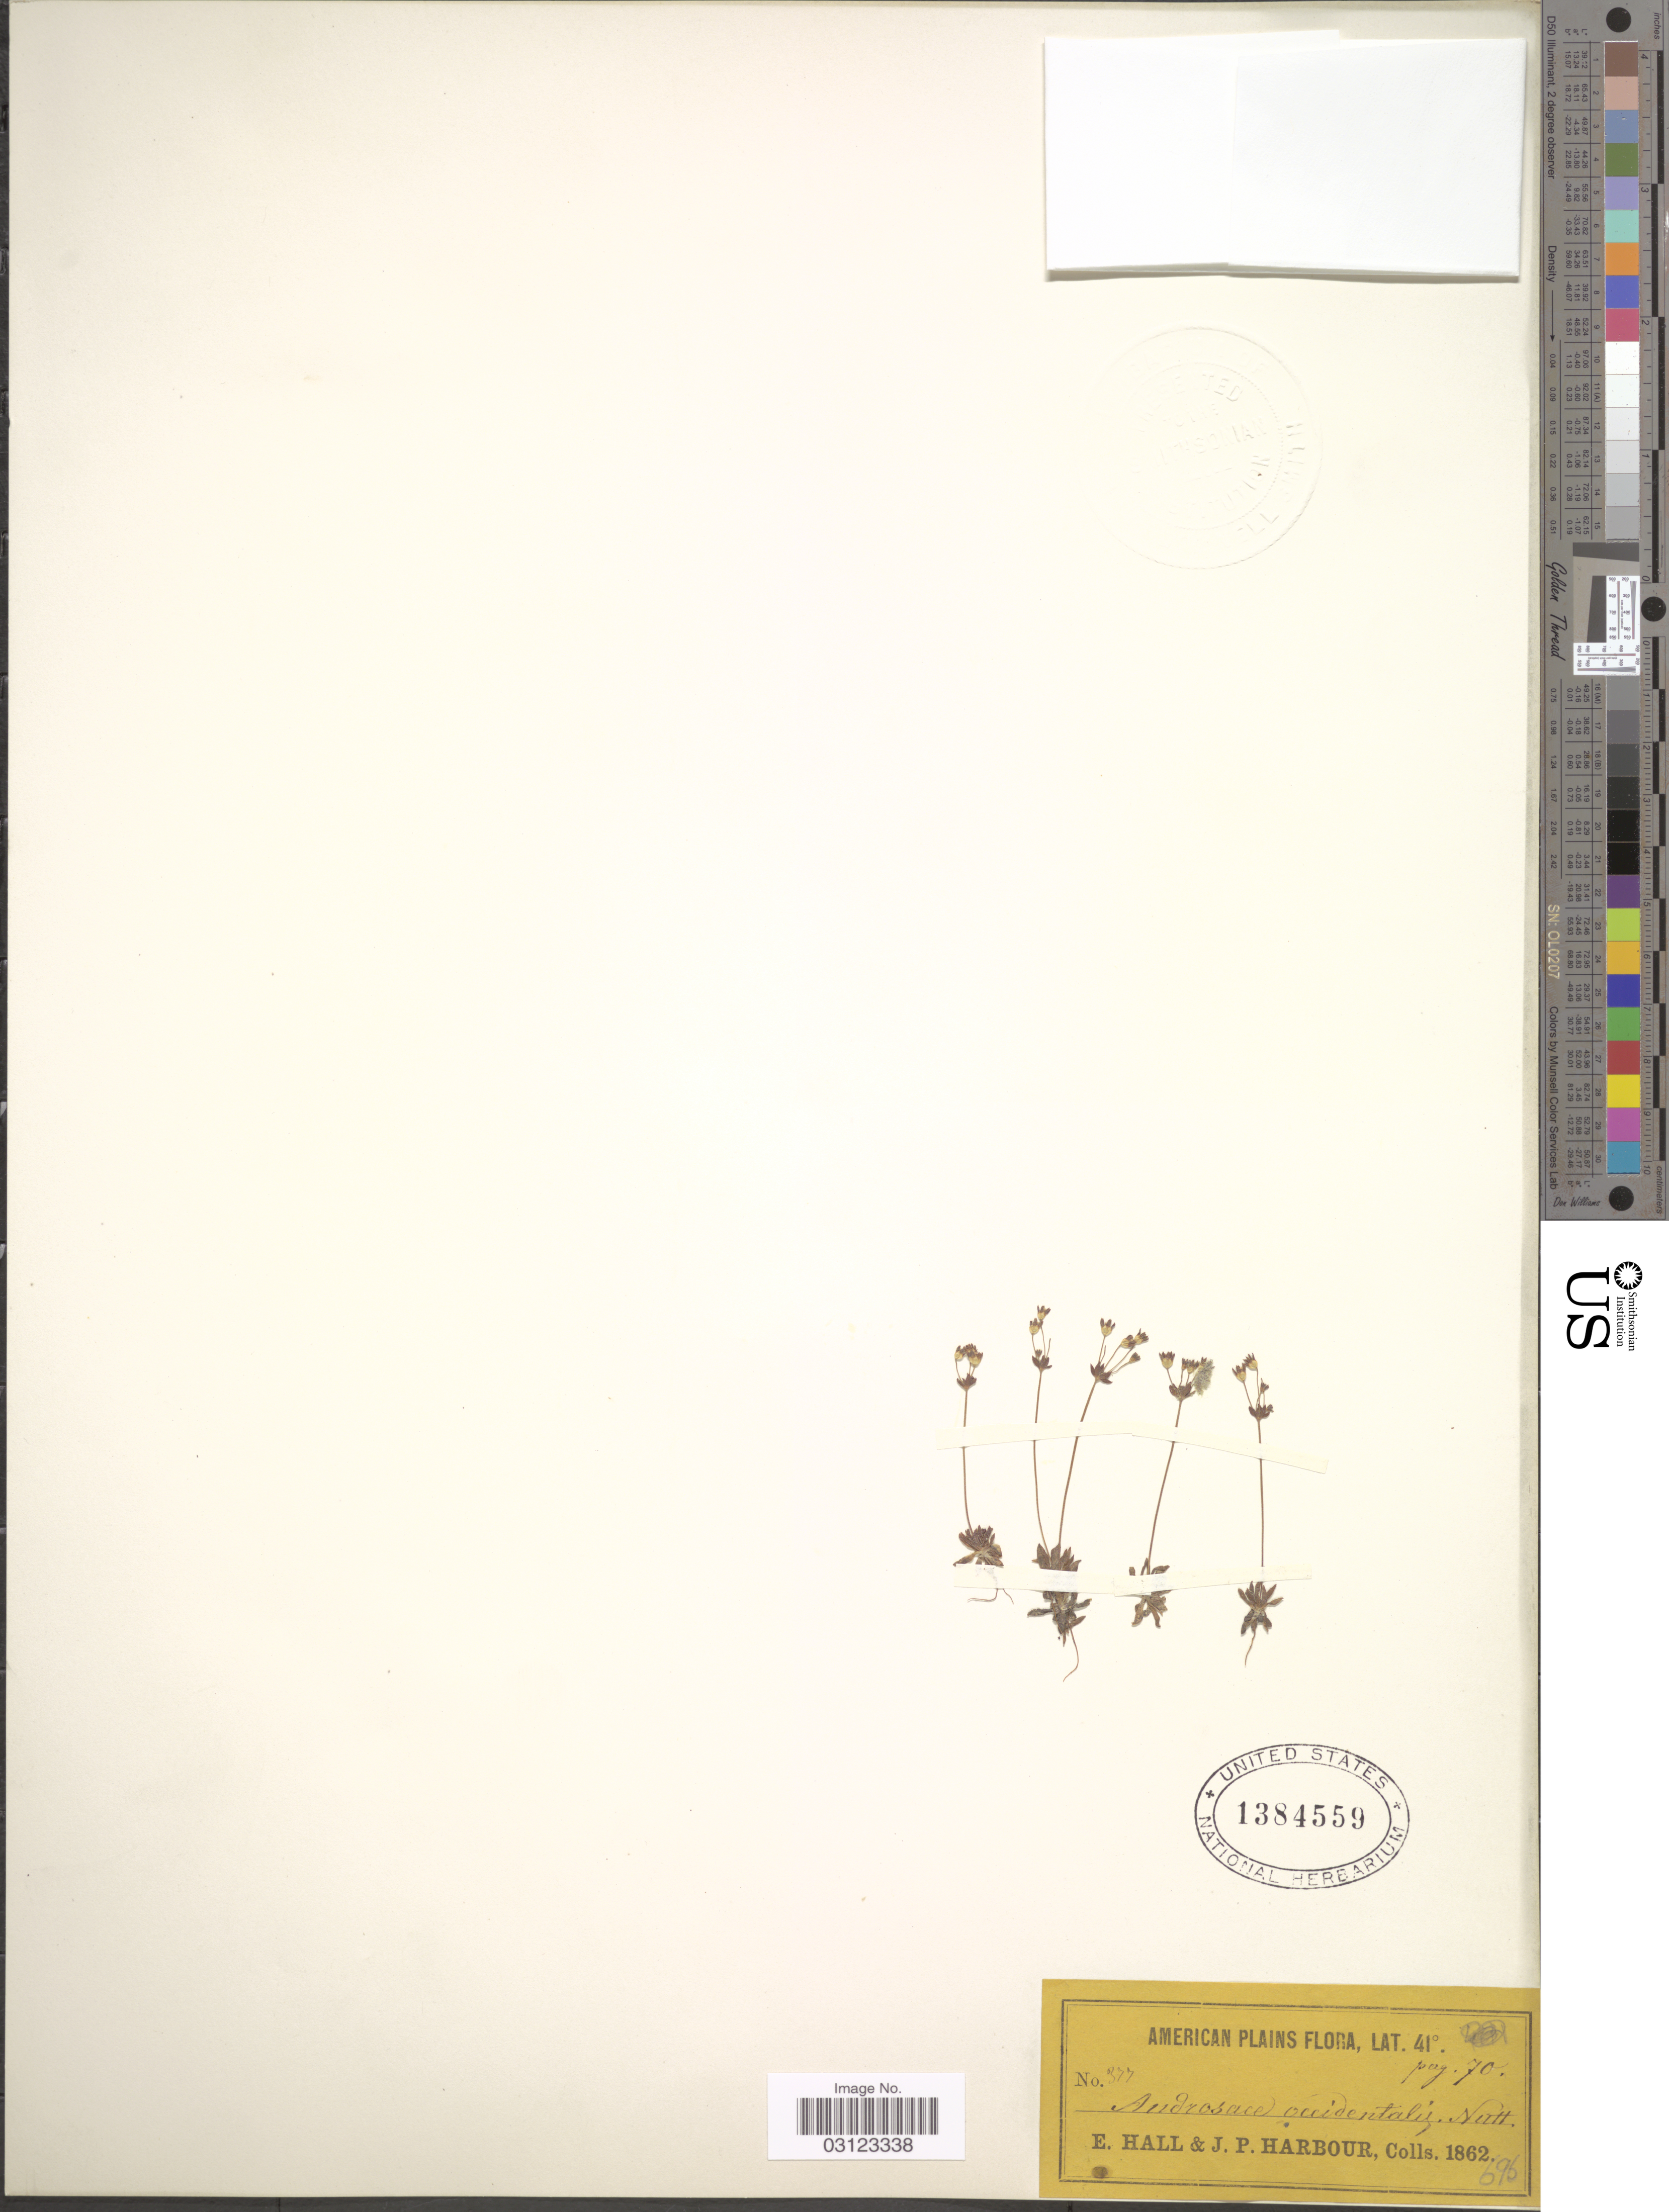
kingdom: Plantae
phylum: Tracheophyta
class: Magnoliopsida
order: Ericales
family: Primulaceae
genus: Androsace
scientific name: Androsace occidentalis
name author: (Pursh) Pursh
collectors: E. Hall & J. Harbour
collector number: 377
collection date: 1862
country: United States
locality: American Plains.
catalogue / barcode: US 1384559